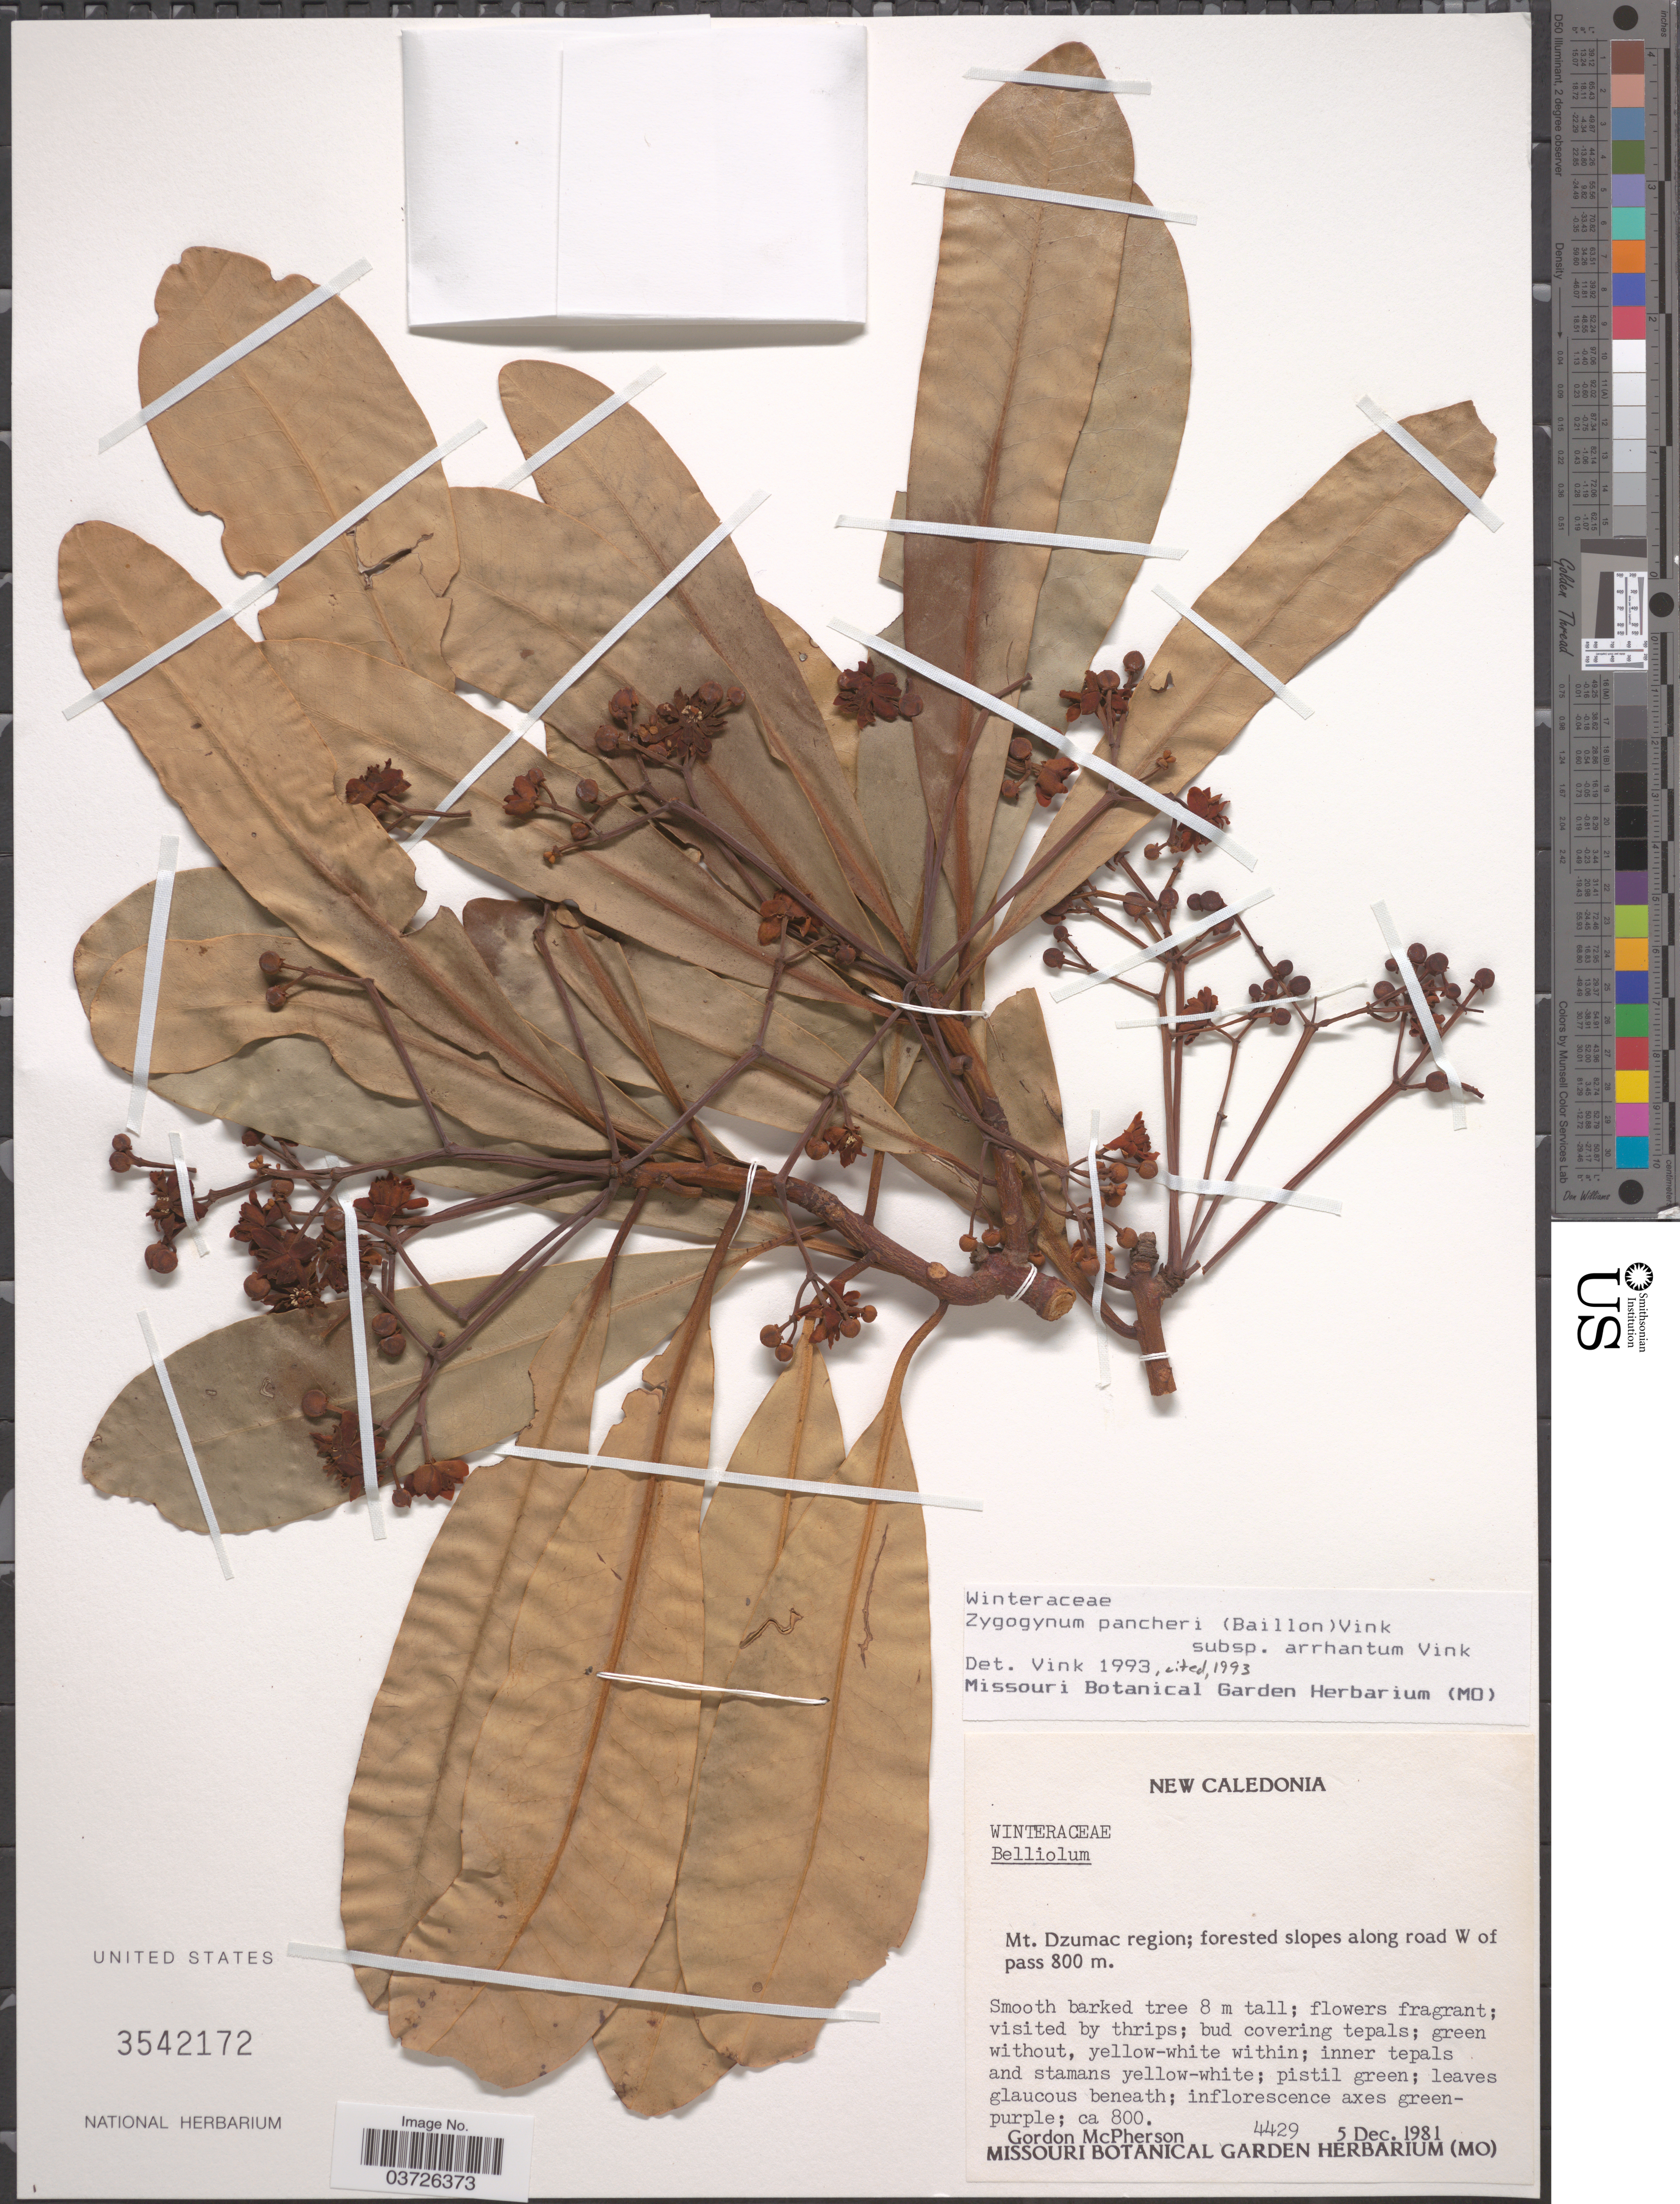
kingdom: Plantae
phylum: Tracheophyta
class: Magnoliopsida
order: Canellales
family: Winteraceae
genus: Zygogynum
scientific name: Zygogynum pancheri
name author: (Baill.) Vink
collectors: G. D. McPherson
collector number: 4429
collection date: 1981-12-05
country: New Caledonia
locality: Mt. Dzumac region; forested slopes along road W of pass.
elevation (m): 800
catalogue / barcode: US 3542172